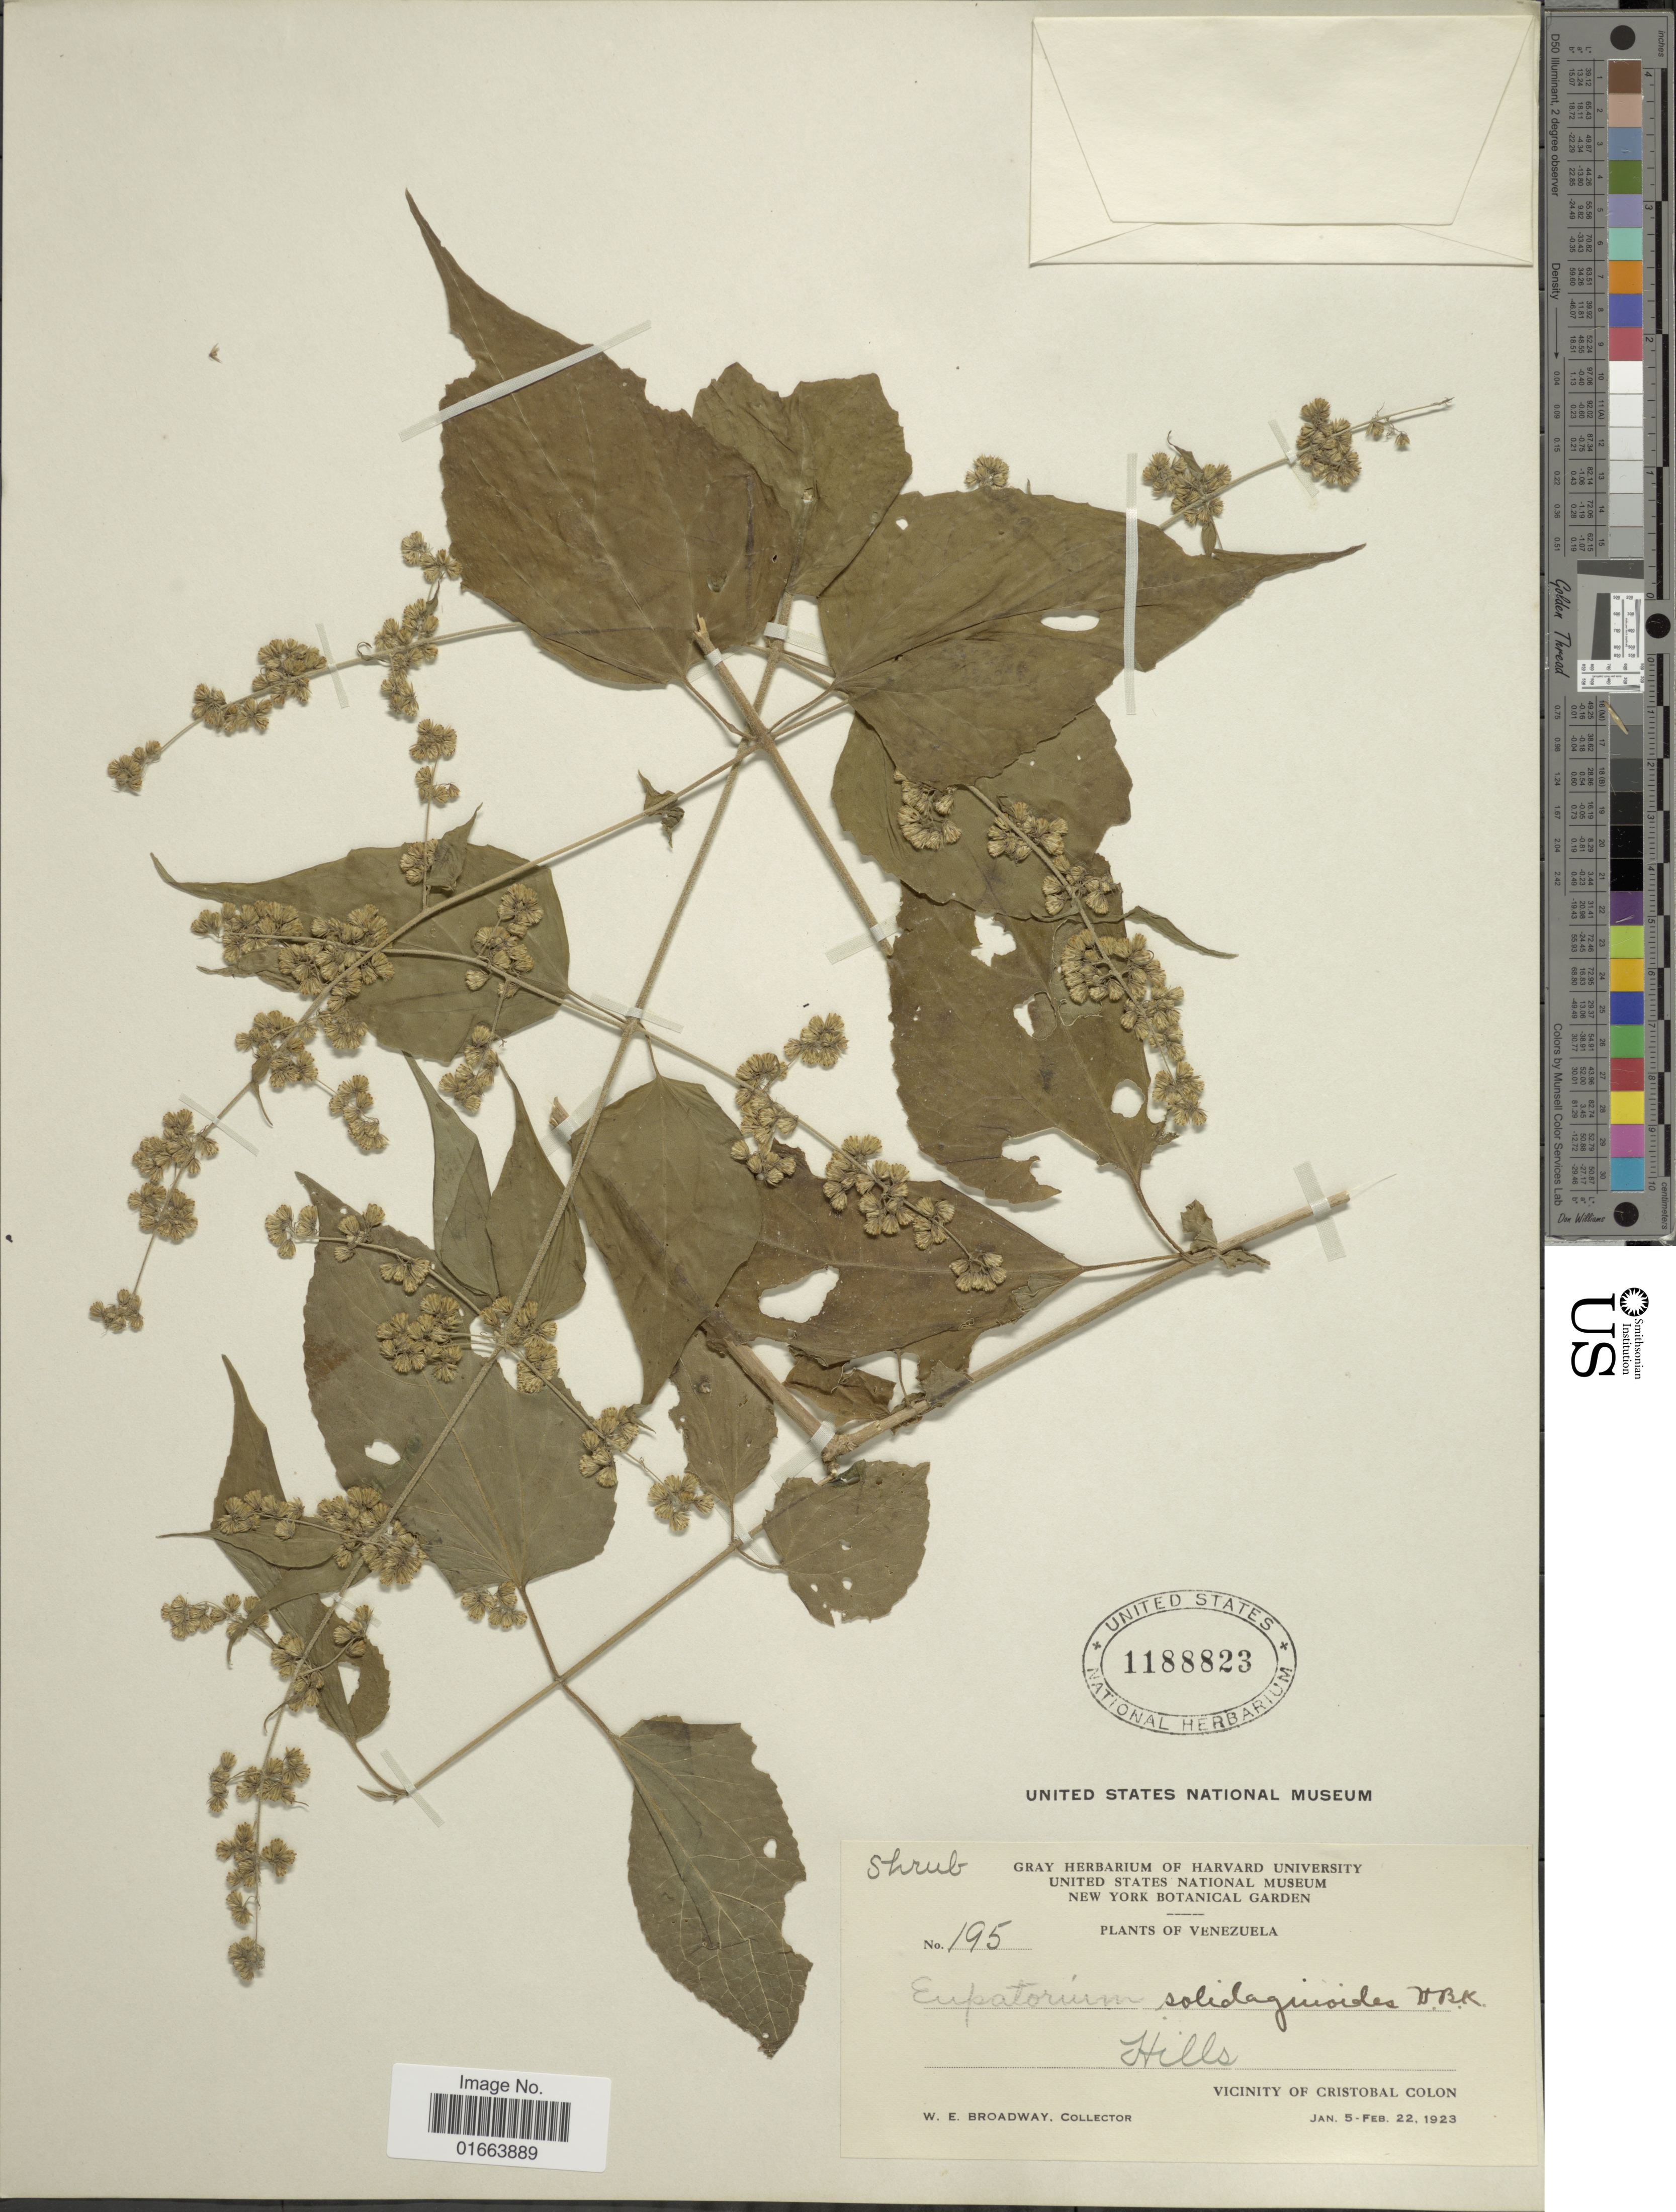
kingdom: Plantae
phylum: Tracheophyta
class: Magnoliopsida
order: Asterales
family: Asteraceae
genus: Koanophyllon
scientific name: Koanophyllon solidaginoides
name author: (Kunth) R.M. King & H. Rob.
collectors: W. E. Broadway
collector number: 195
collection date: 1923-01-05/1923-02-22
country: Venezuela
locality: Hills. Vicinity of Cristobal Colon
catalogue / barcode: US 1188823